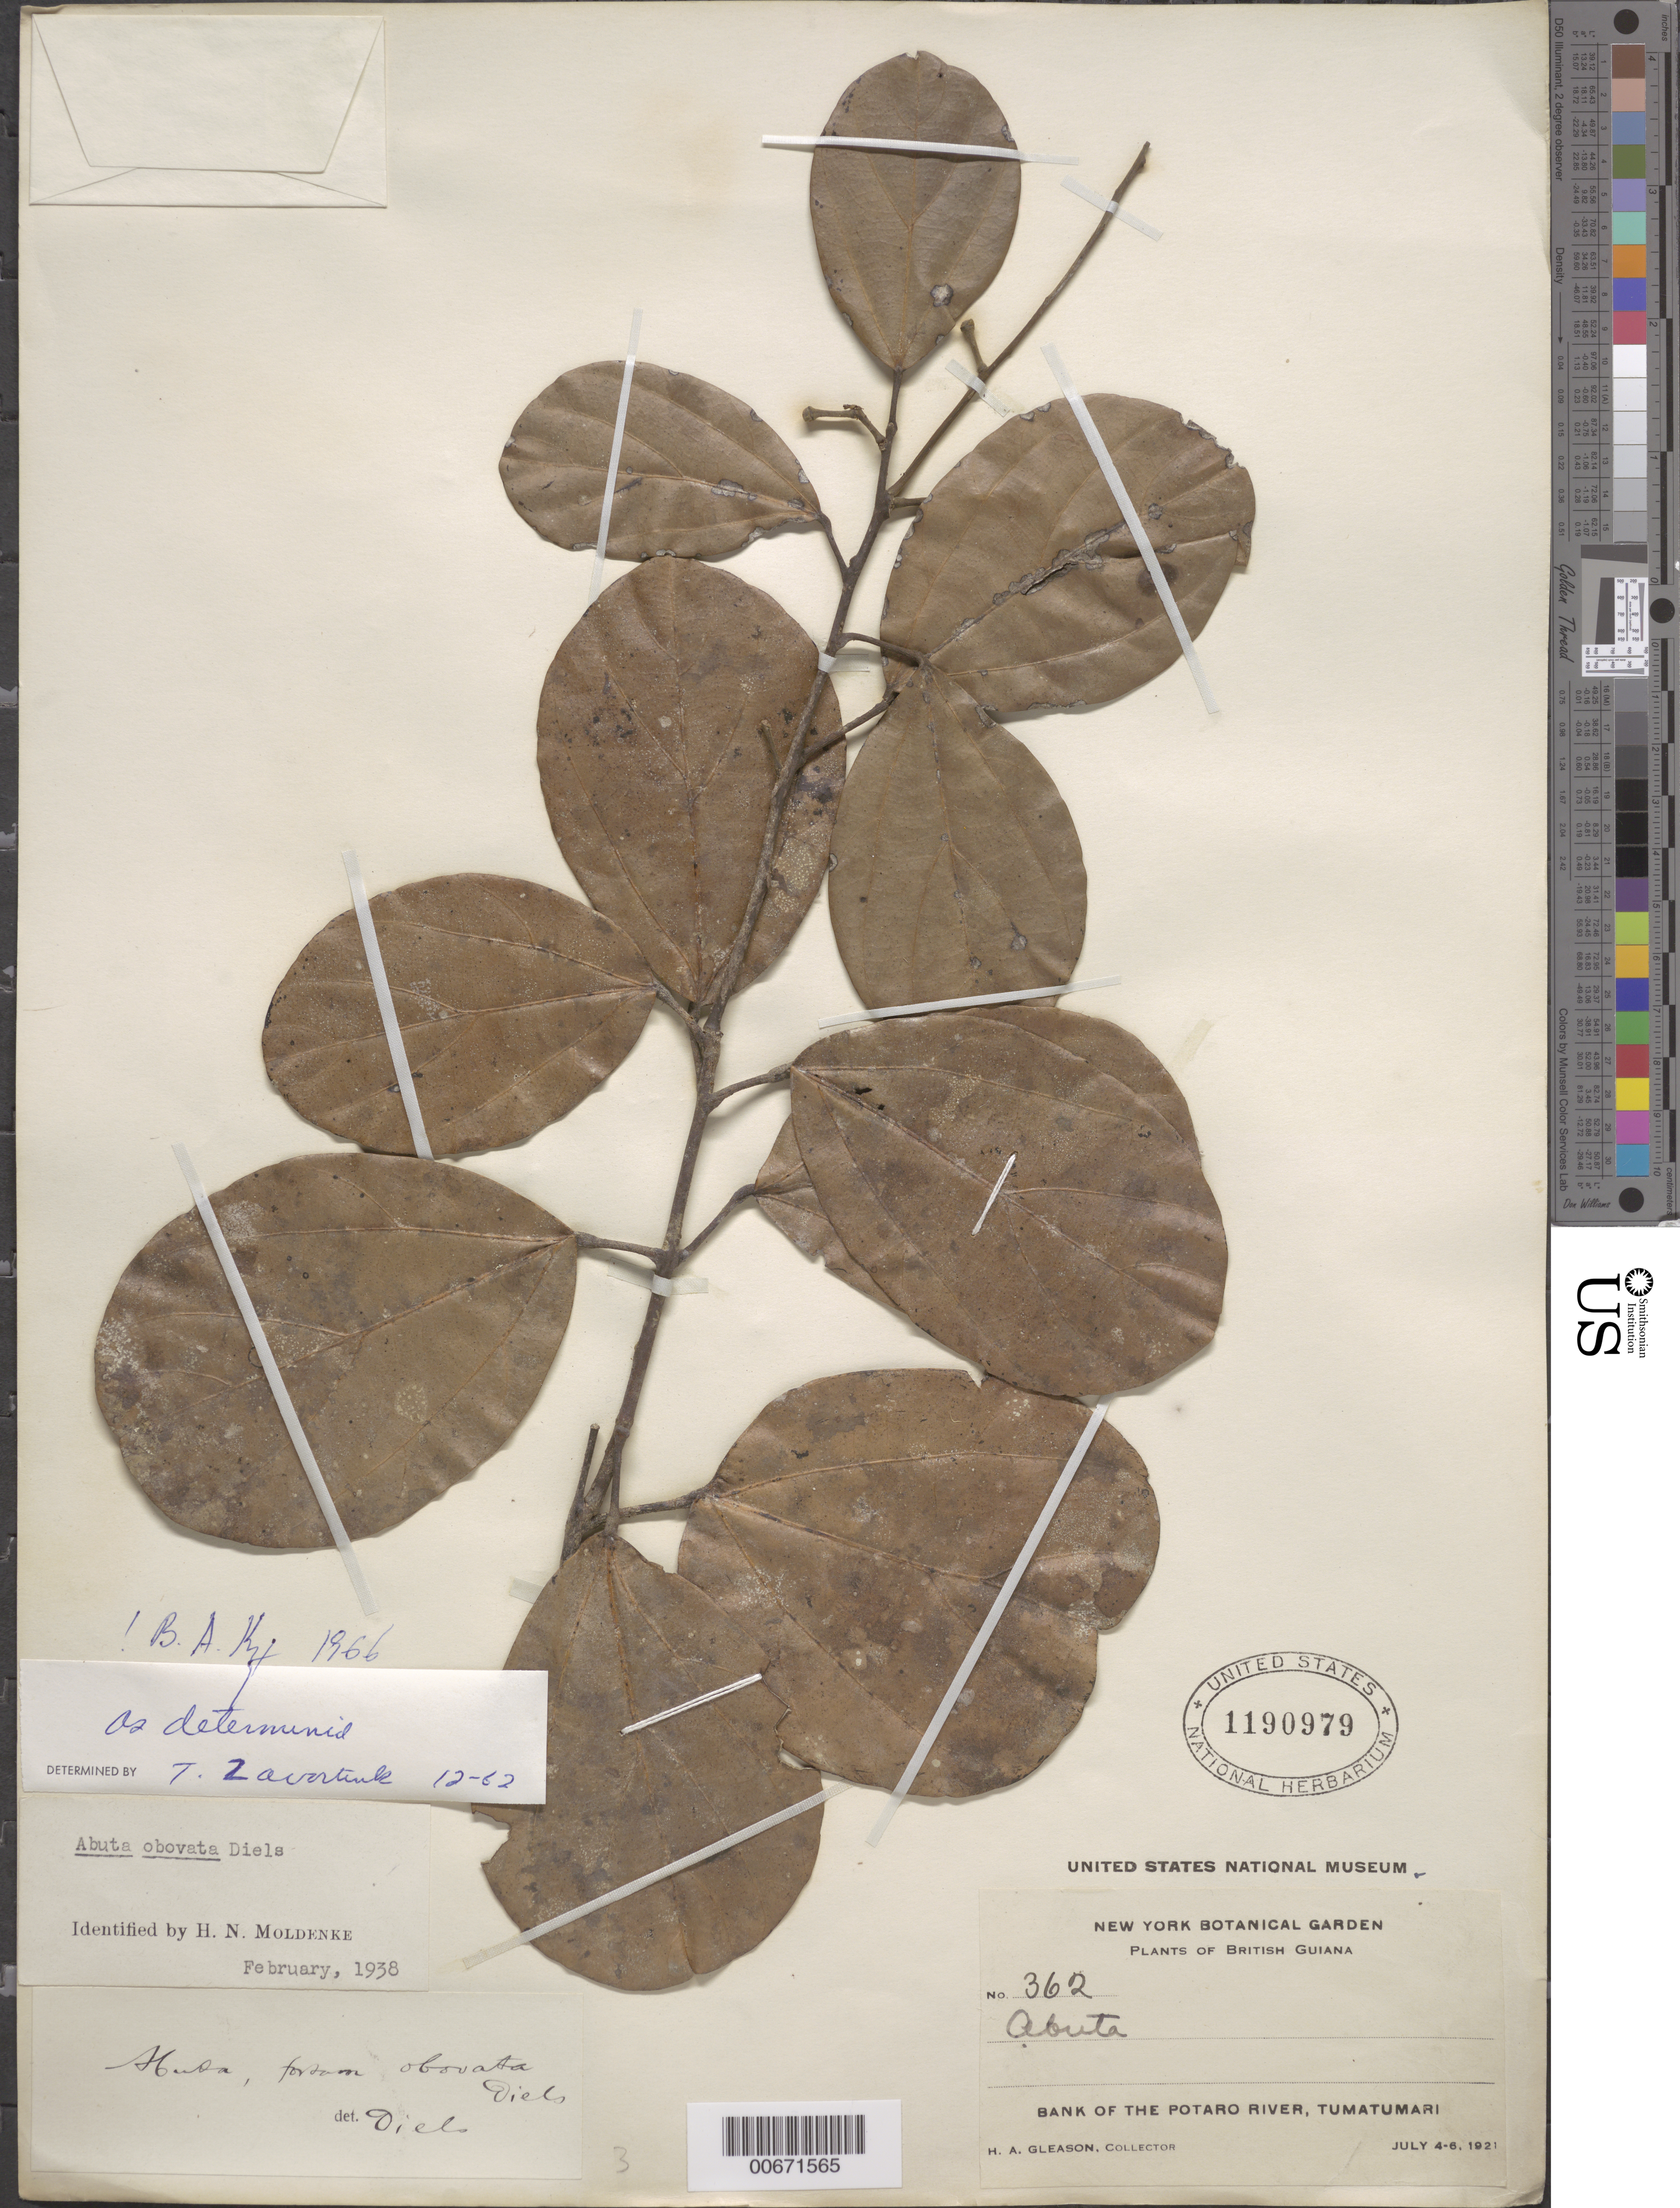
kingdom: Plantae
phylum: Tracheophyta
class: Magnoliopsida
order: Ranunculales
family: Menispermaceae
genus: Abuta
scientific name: Abuta obovata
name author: Diels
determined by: Krukoff, B. A.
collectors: H. A. Gleason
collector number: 362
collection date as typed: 4-Jul-21 to 6-Jul-21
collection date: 1921-07-04/1921-07-06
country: Guyana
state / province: Potaro-Siparuni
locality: Tumatumari Village, Potaro R.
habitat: Riverbank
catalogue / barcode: US 1190979